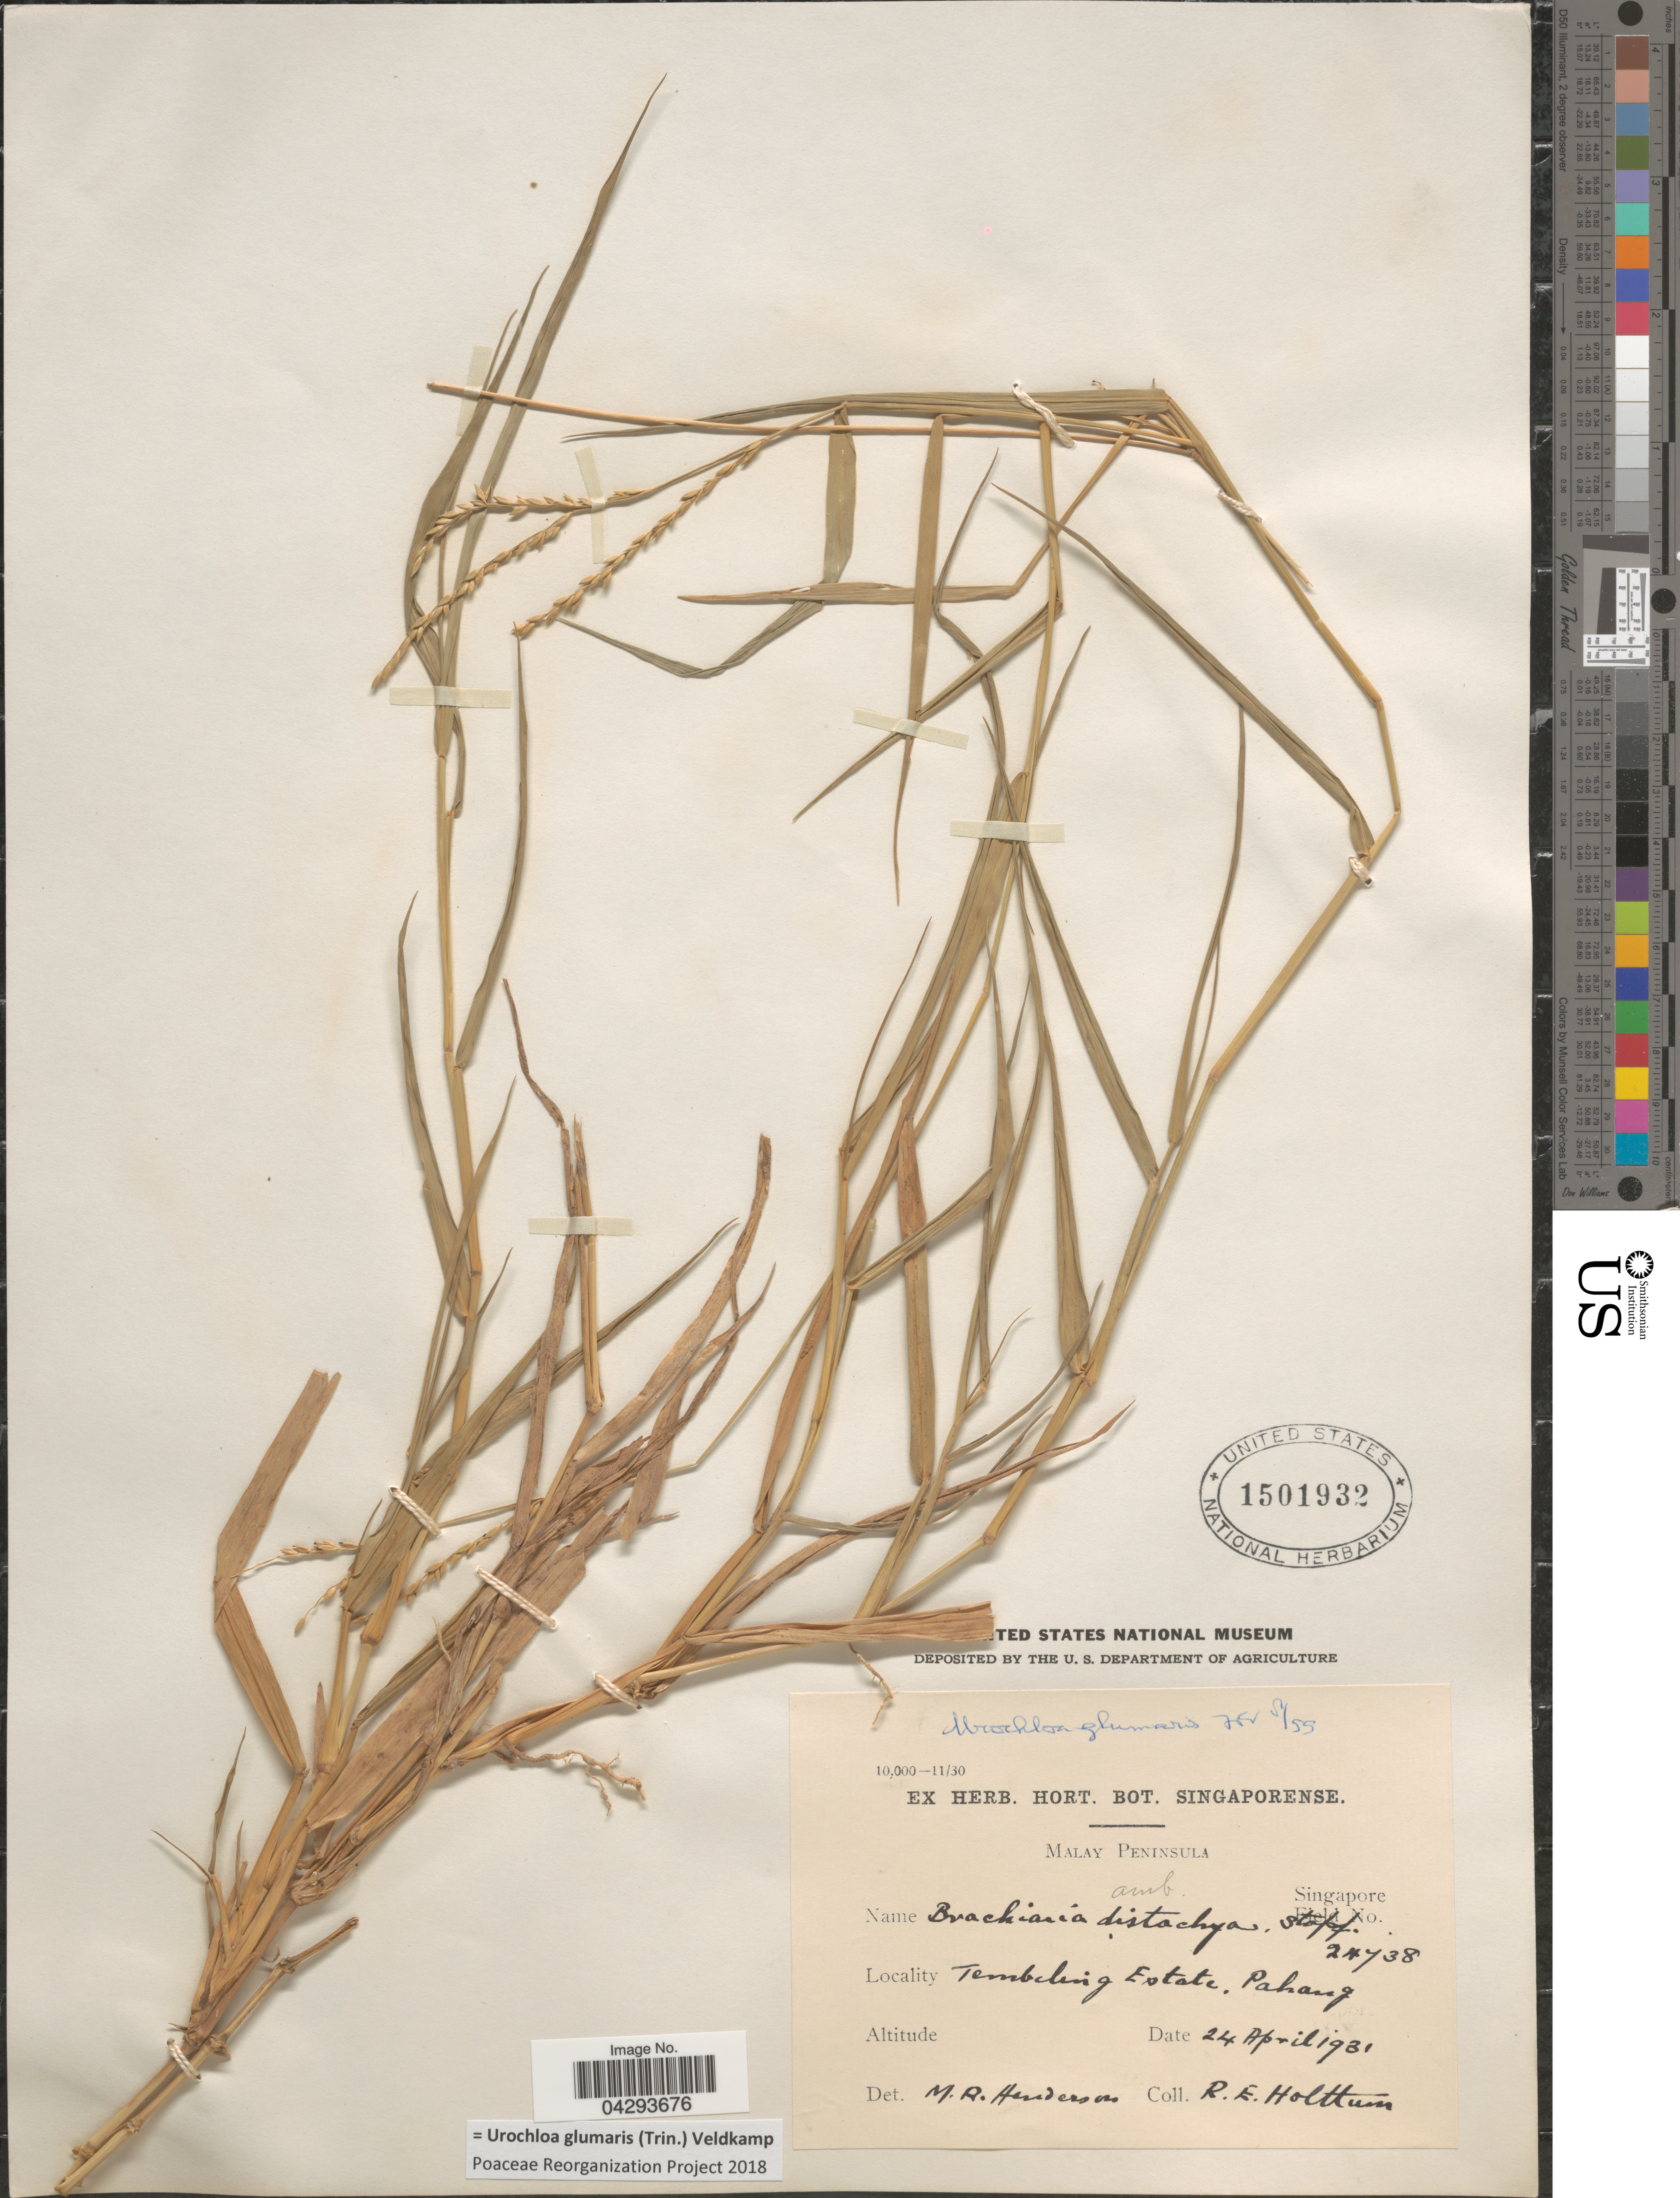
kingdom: Plantae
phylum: Tracheophyta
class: Liliopsida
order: Poales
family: Poaceae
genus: Urochloa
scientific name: Urochloa glumaris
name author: (Trin.) Veldkamp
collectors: R. E. Holttum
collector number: Singapore Field 24738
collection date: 1931-04-24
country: Malaysia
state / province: Pahang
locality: Malay Peninsula. Tembeling Estate.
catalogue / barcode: US 1501932